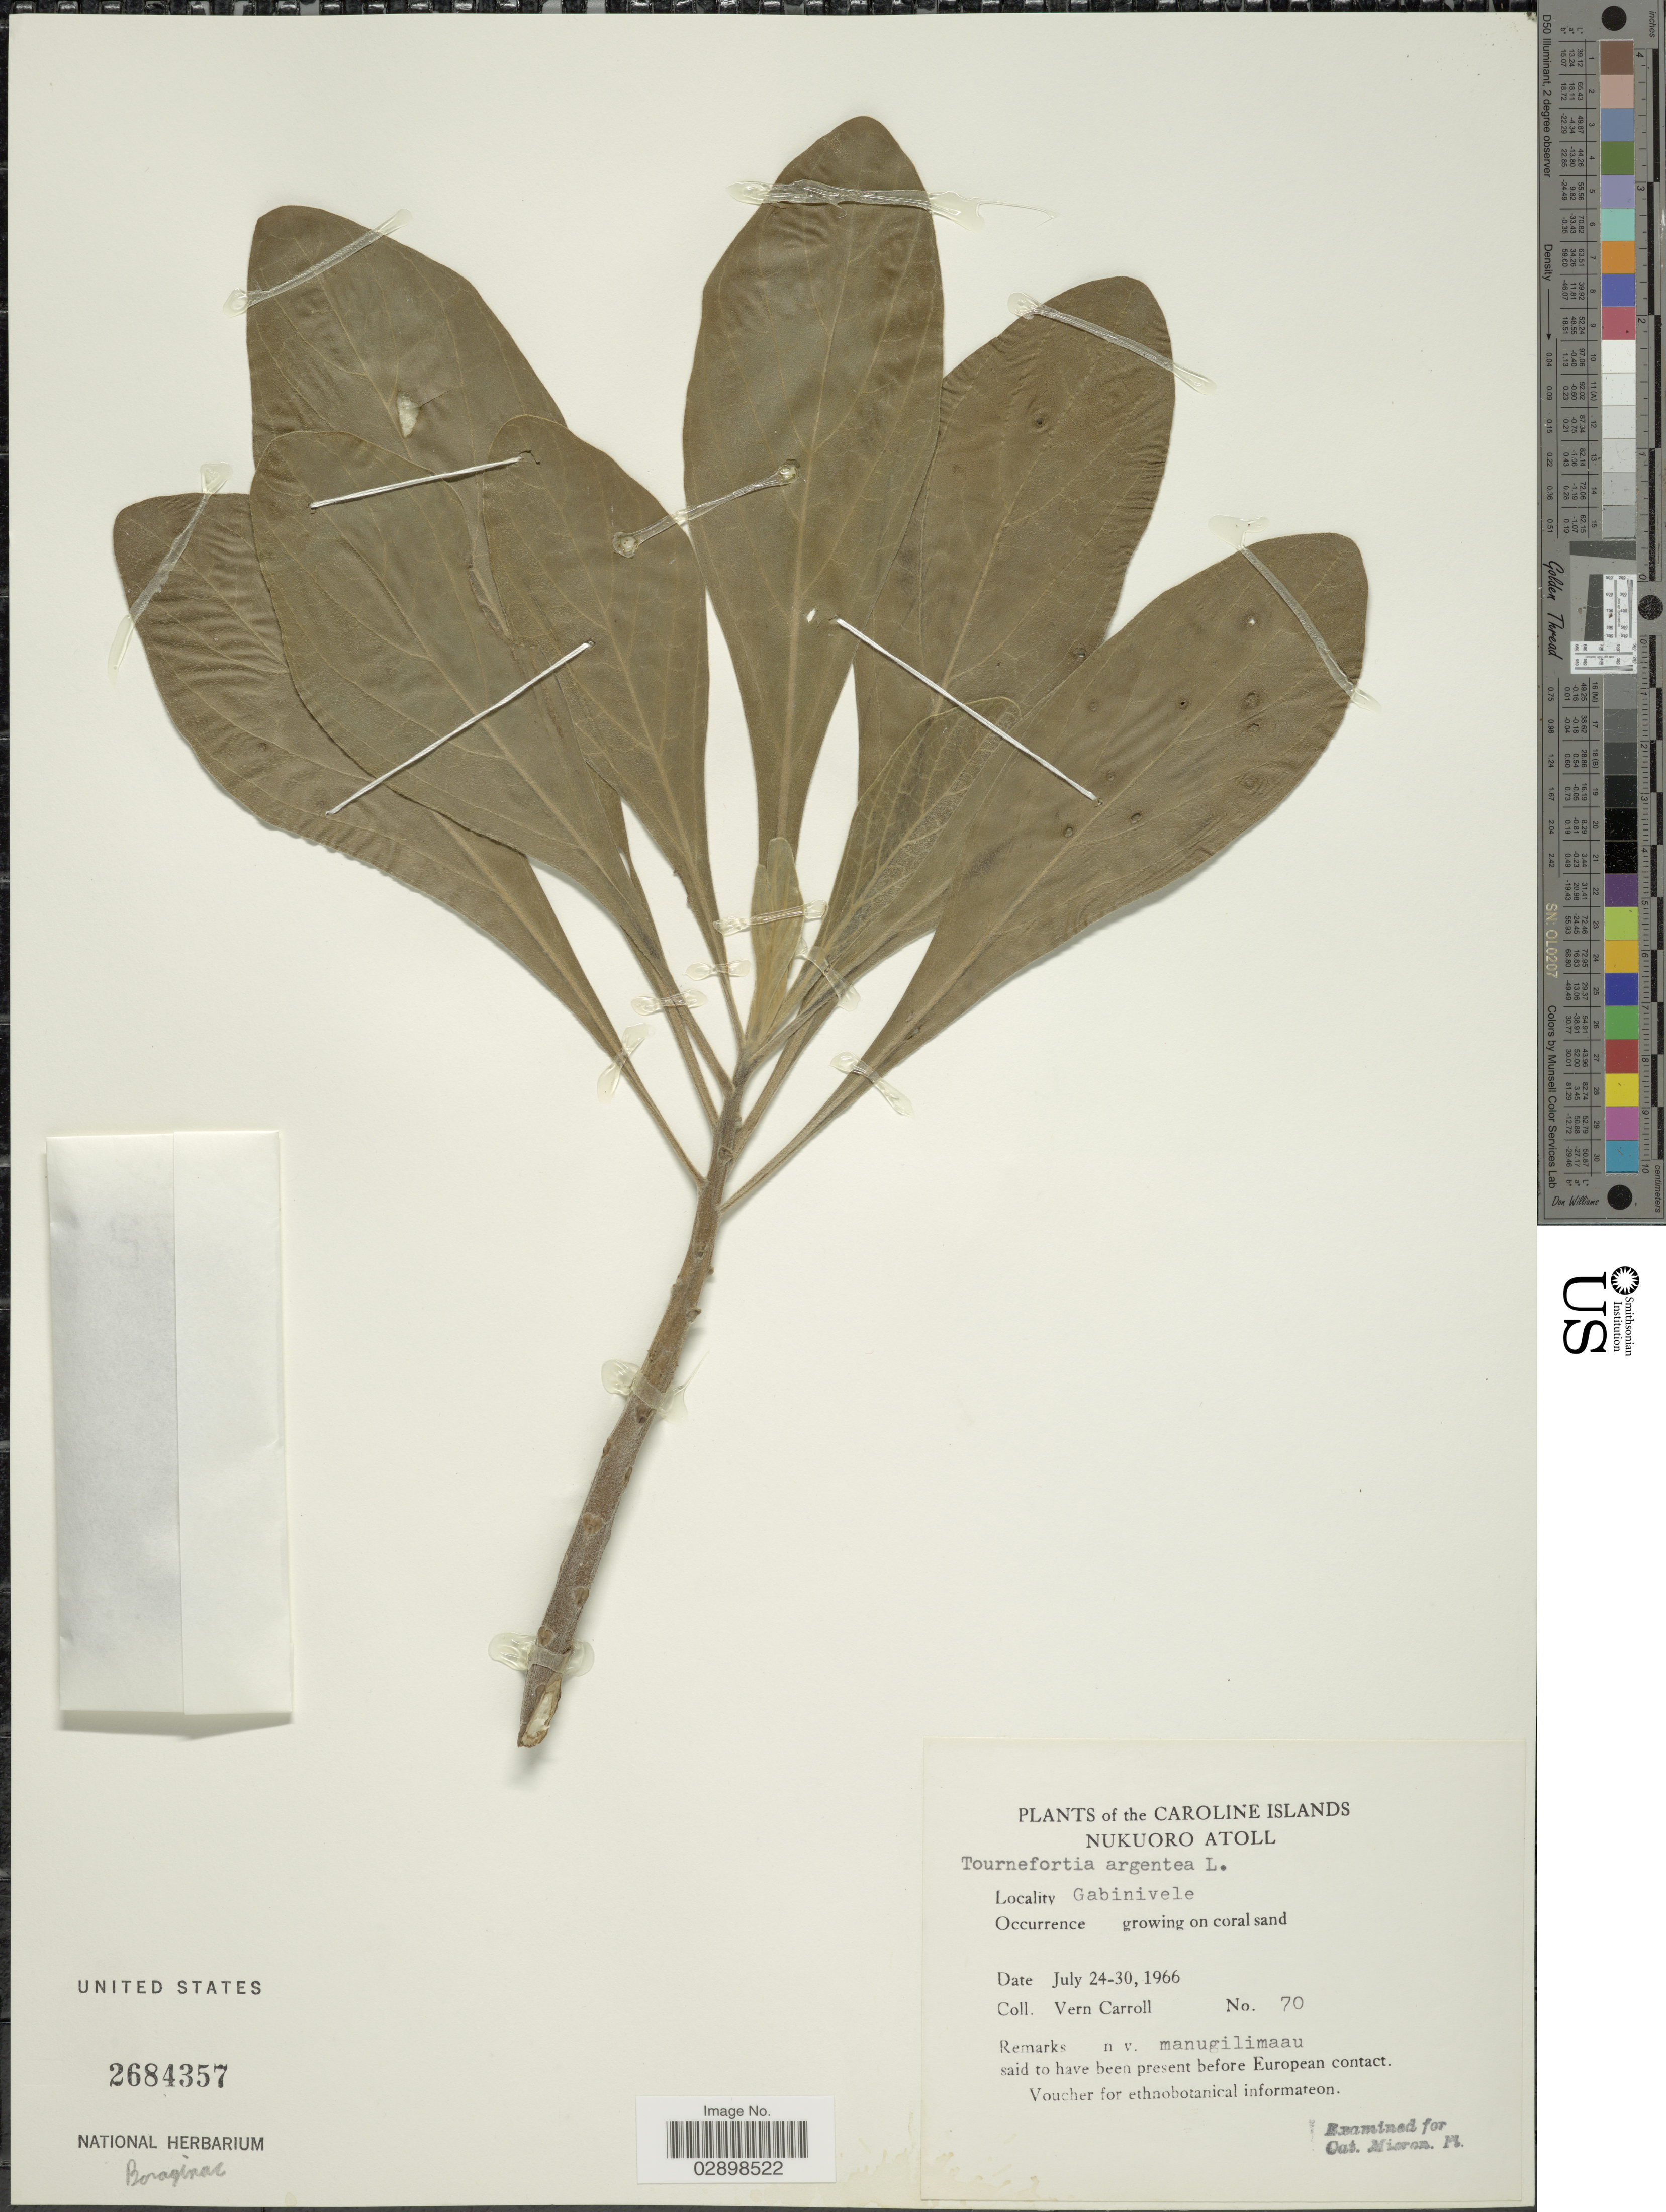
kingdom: Plantae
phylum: Tracheophyta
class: Magnoliopsida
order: Boraginales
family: Heliotropiaceae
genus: Heliotropium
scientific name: Heliotropium arboreum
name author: (Blanco) Mabberley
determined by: Wagner, W. L., (BOT), Smithsonian Institution - National Museum of Natural History (UNITED STATES)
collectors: V. Carroll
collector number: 70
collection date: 1966-07-24/1966-07-30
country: Micronesia, Federated States of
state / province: Pohnpei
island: Nukuoro Atoll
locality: Caroline Islands. Nukuoro Atoll. Gabinivele.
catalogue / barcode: US 2684357